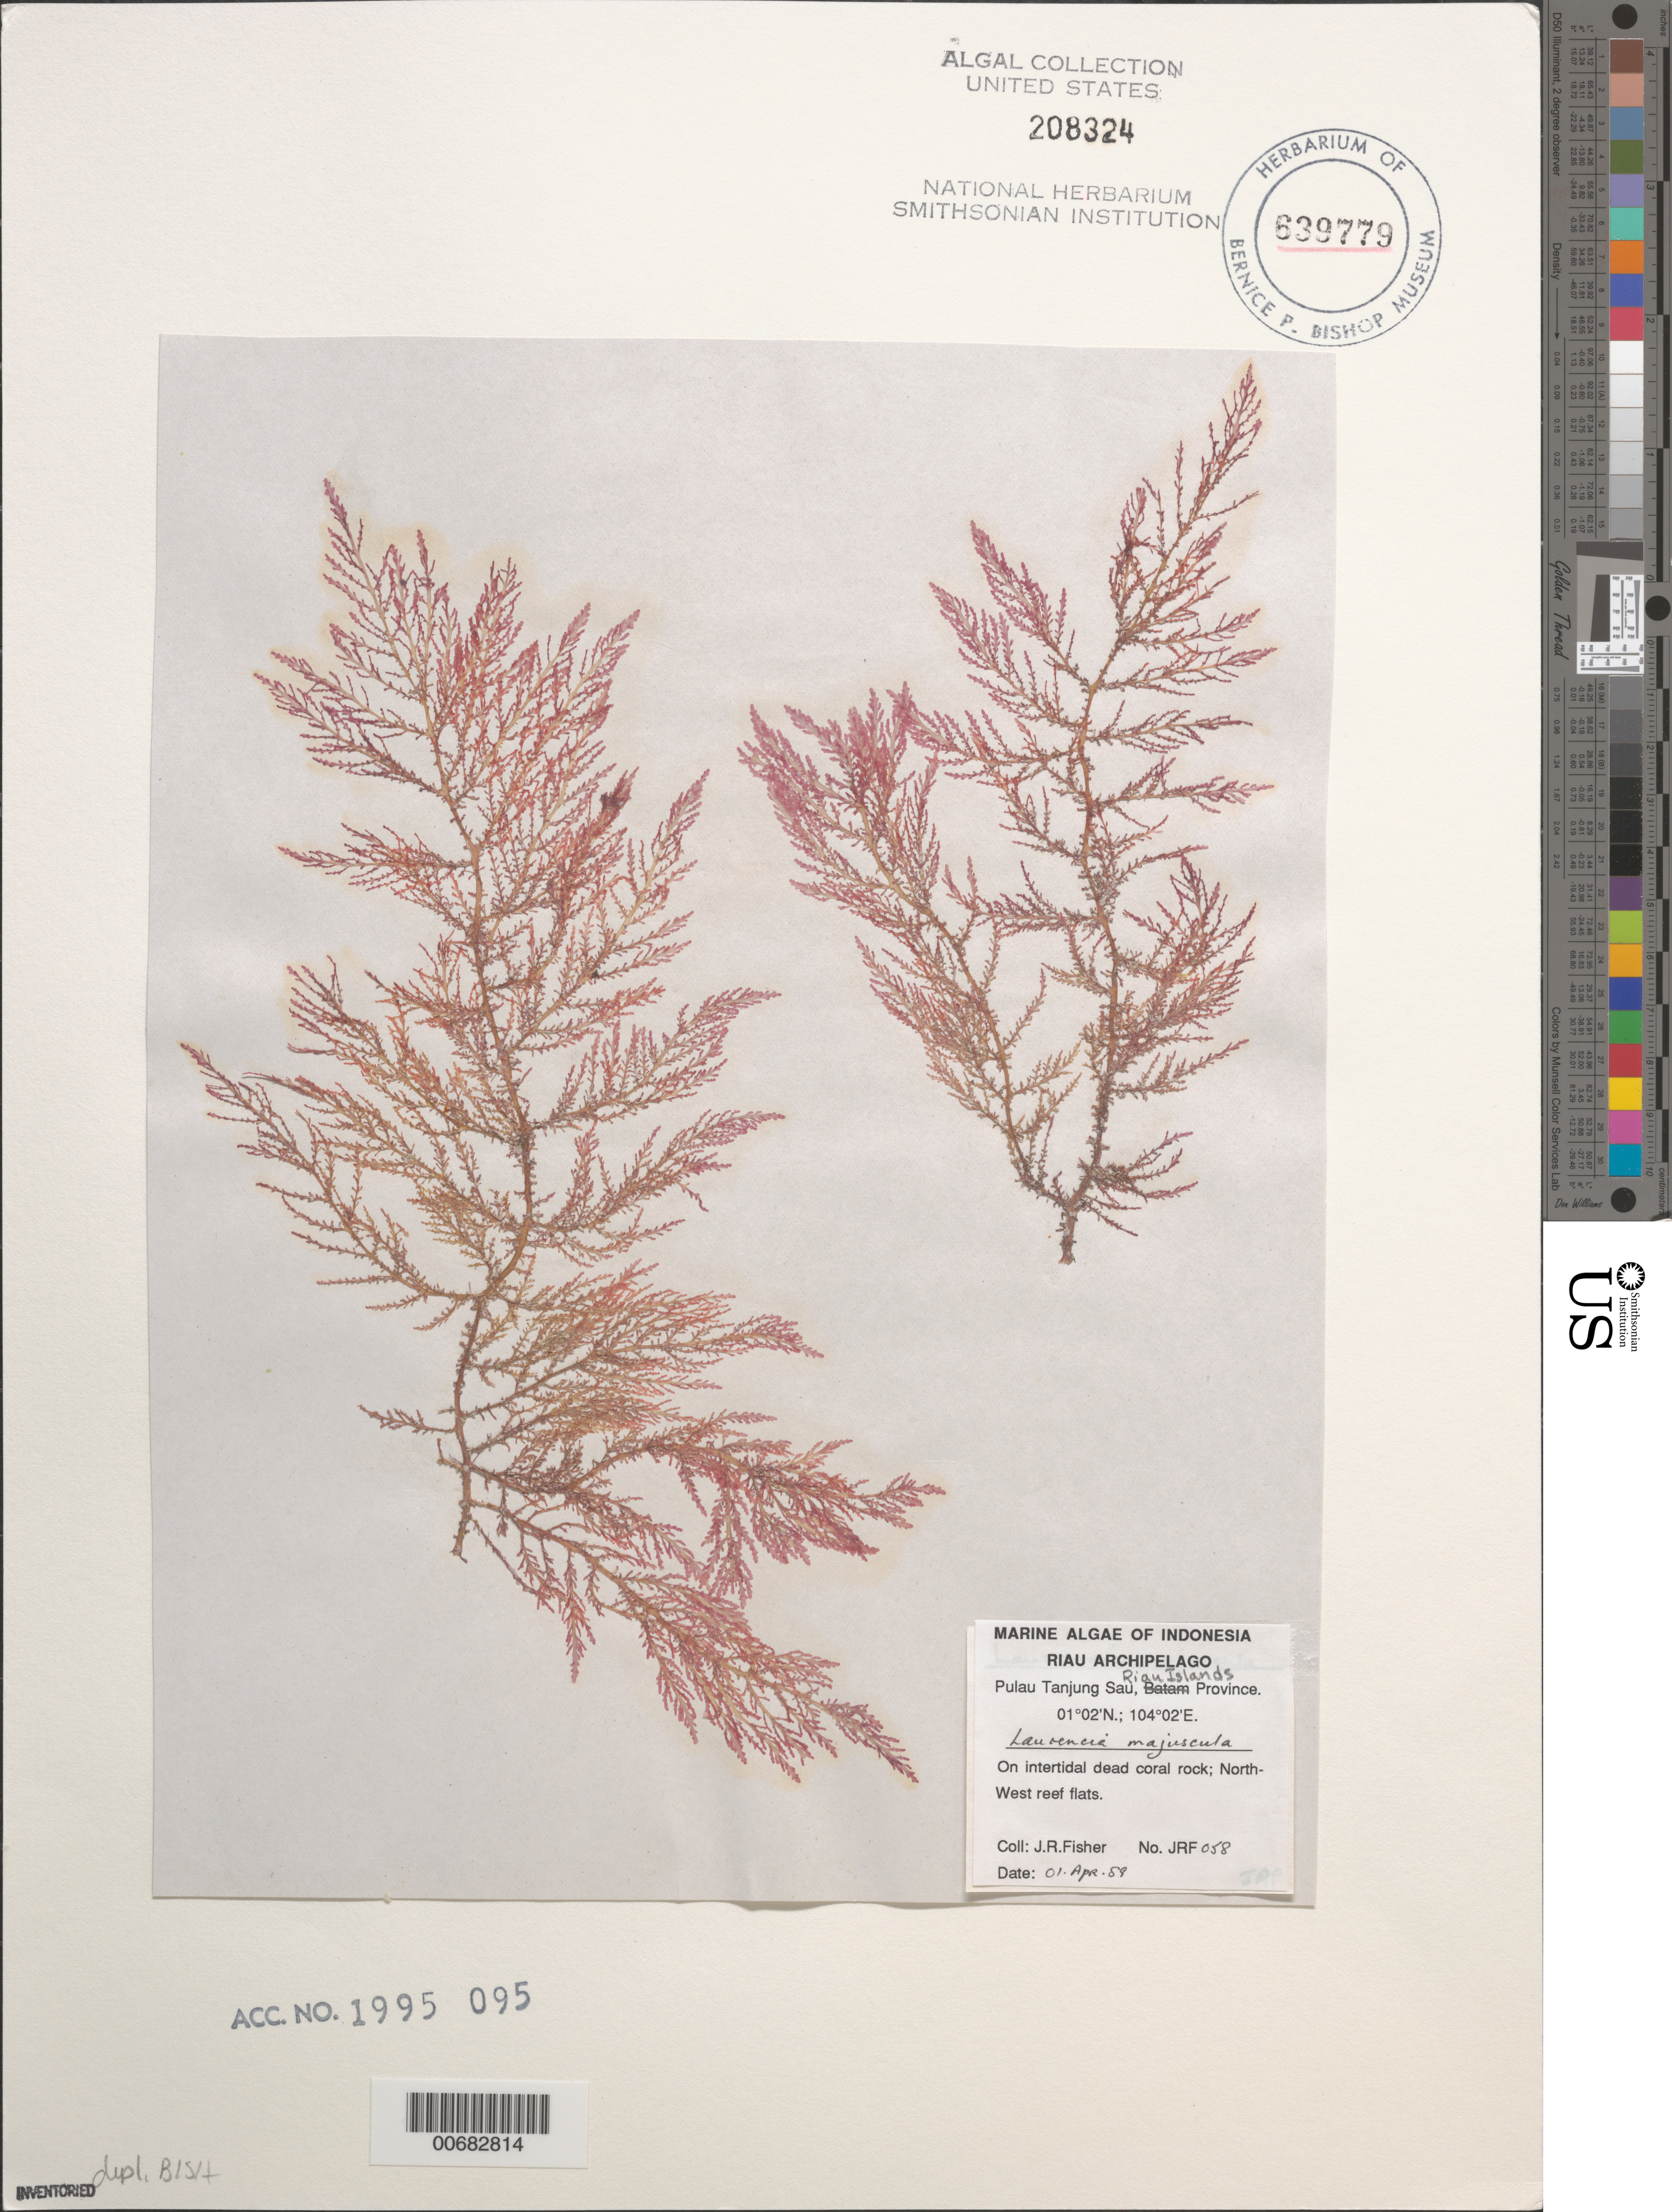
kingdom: Plantae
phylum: Rhodophyta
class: Florideophyceae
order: Ceramiales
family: Rhodomelaceae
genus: Laurencia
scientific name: Laurencia dendroidea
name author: J. Agardh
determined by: Algae name updating Project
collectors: J. Fisher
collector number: JRF 058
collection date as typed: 01 Apr 1989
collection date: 1989-04-01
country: Indonesia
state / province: Sumatra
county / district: Riau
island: Pulau Tanjung Sau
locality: North-West reef flats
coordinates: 01 02' N, 104 02' E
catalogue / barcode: US 208324